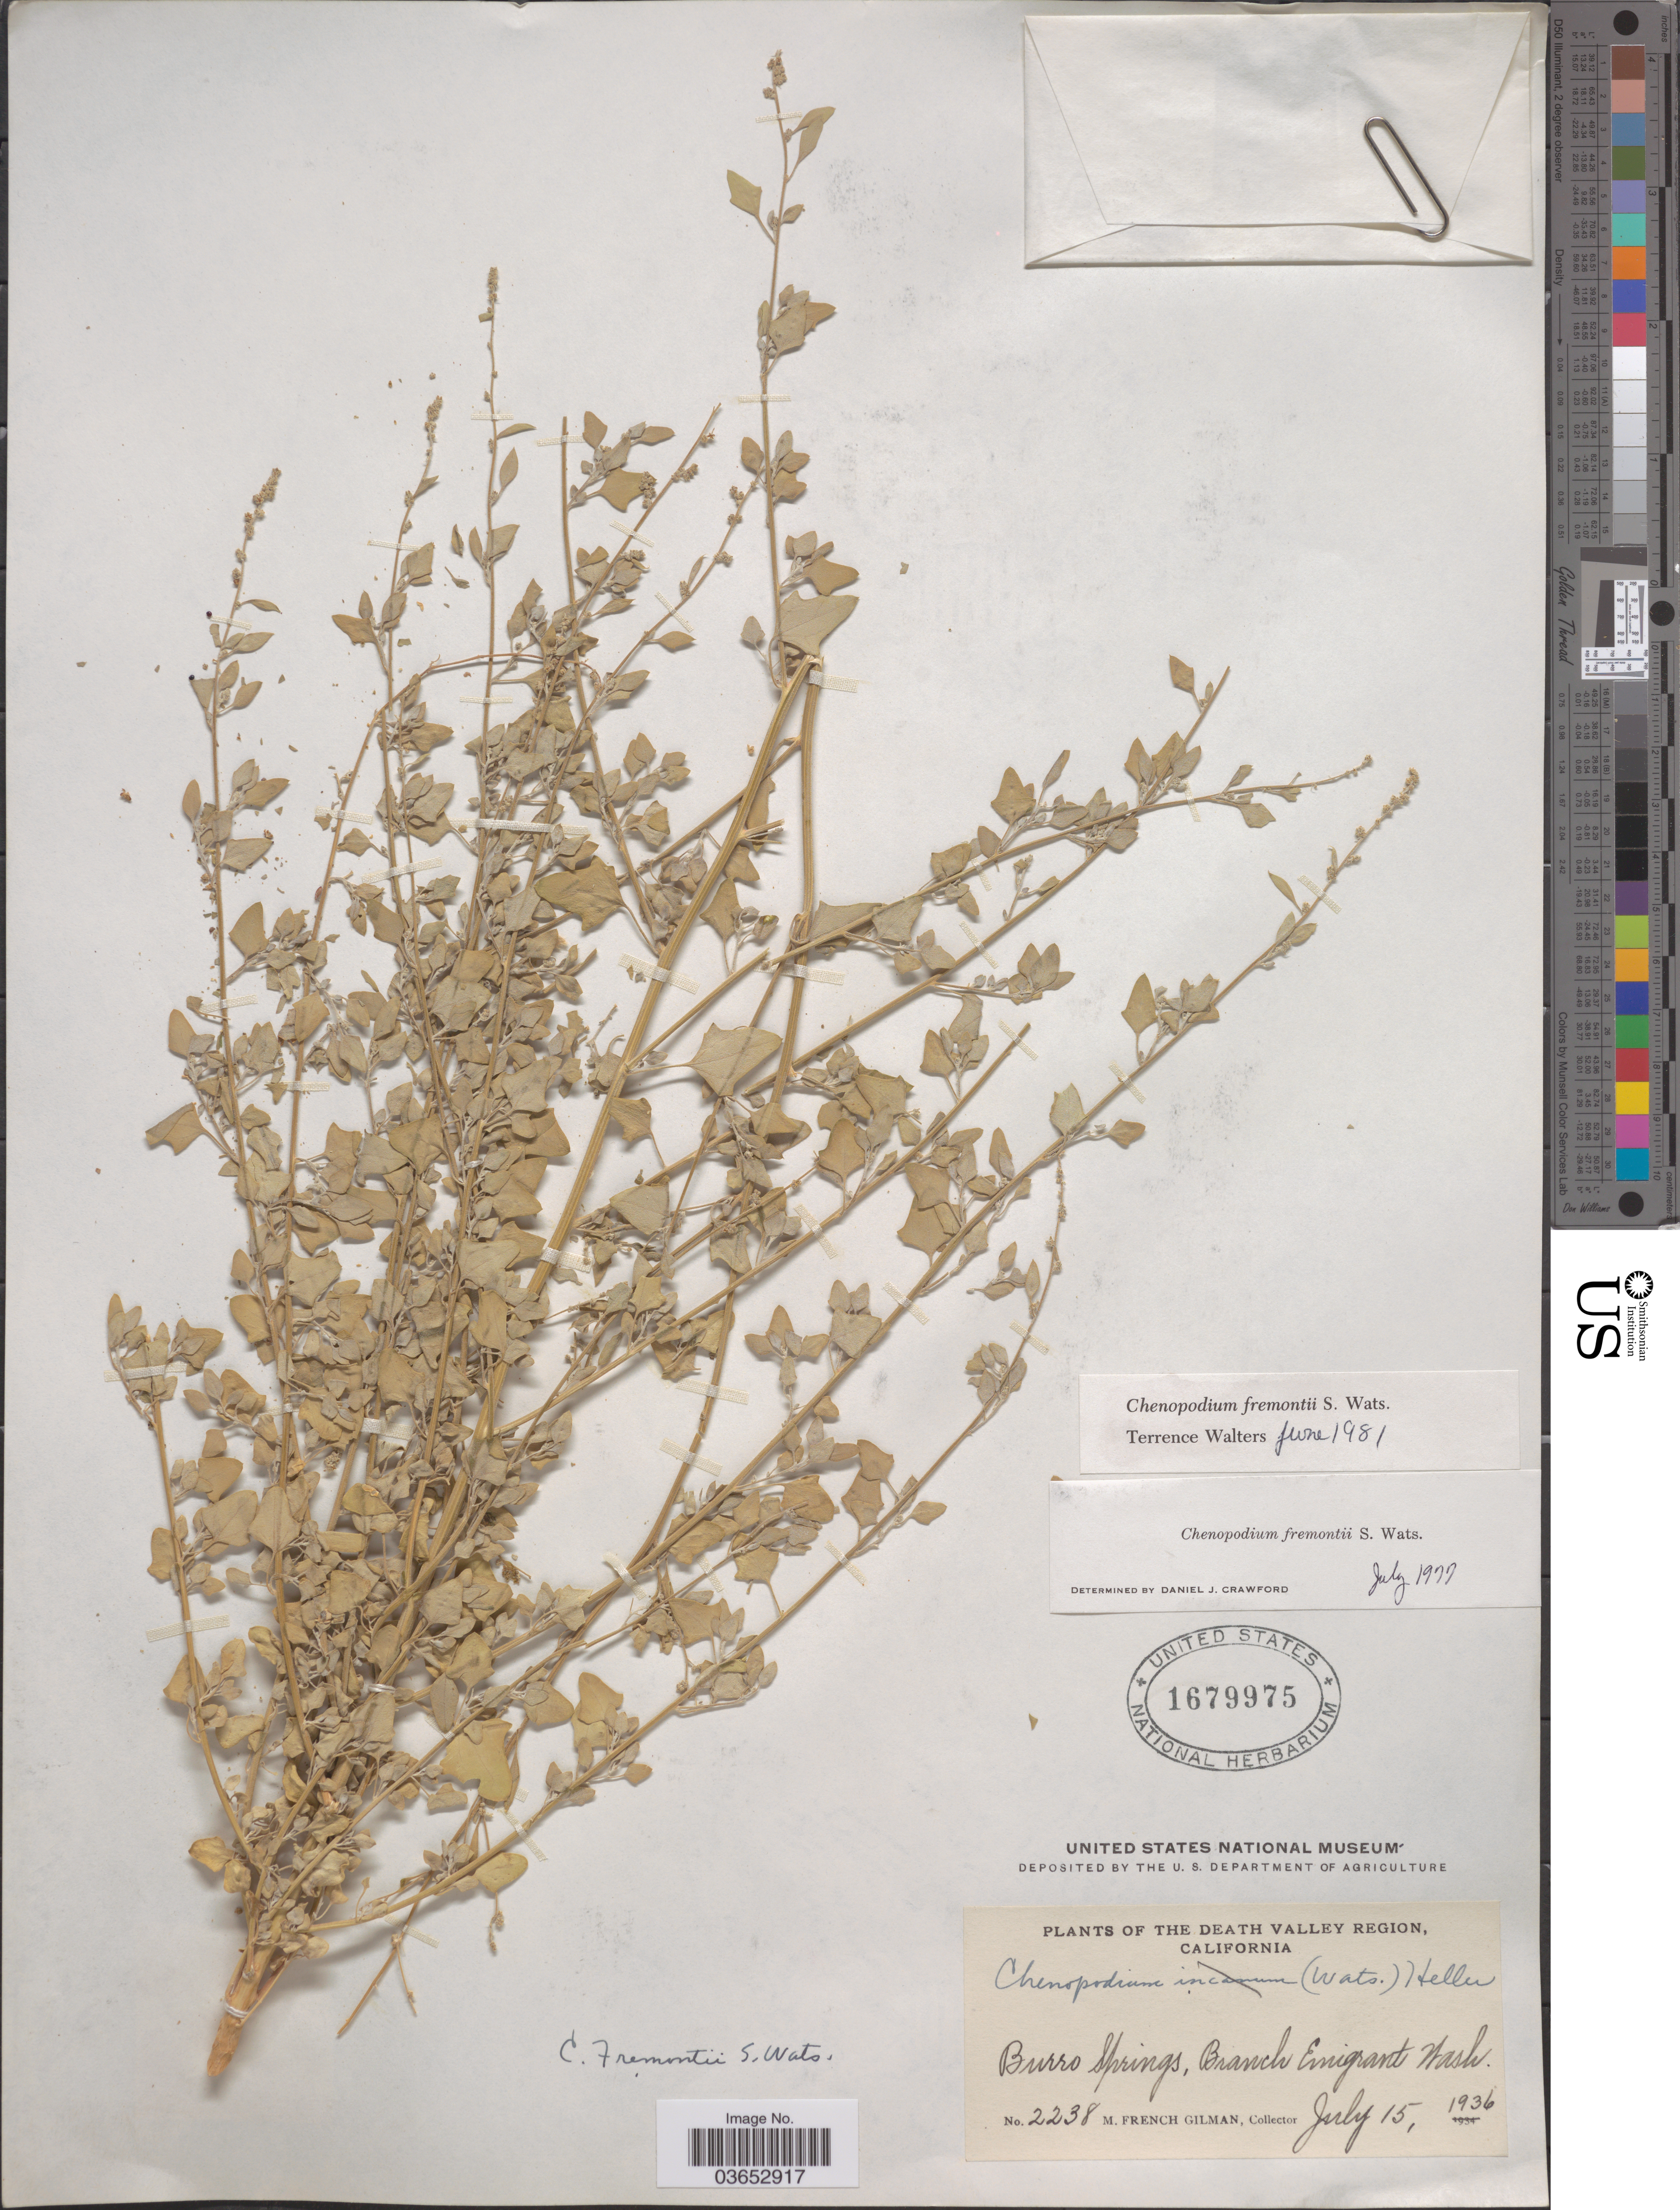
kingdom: Plantae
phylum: Tracheophyta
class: Magnoliopsida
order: Caryophyllales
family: Amaranthaceae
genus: Chenopodium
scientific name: Chenopodium fremontii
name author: S. Watson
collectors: M. F. Gilman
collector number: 2238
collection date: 1936-07-15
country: United States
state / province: California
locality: The Death Valley Region. Burro Springs, Branch Emigrant Wash.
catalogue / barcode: US 1679975